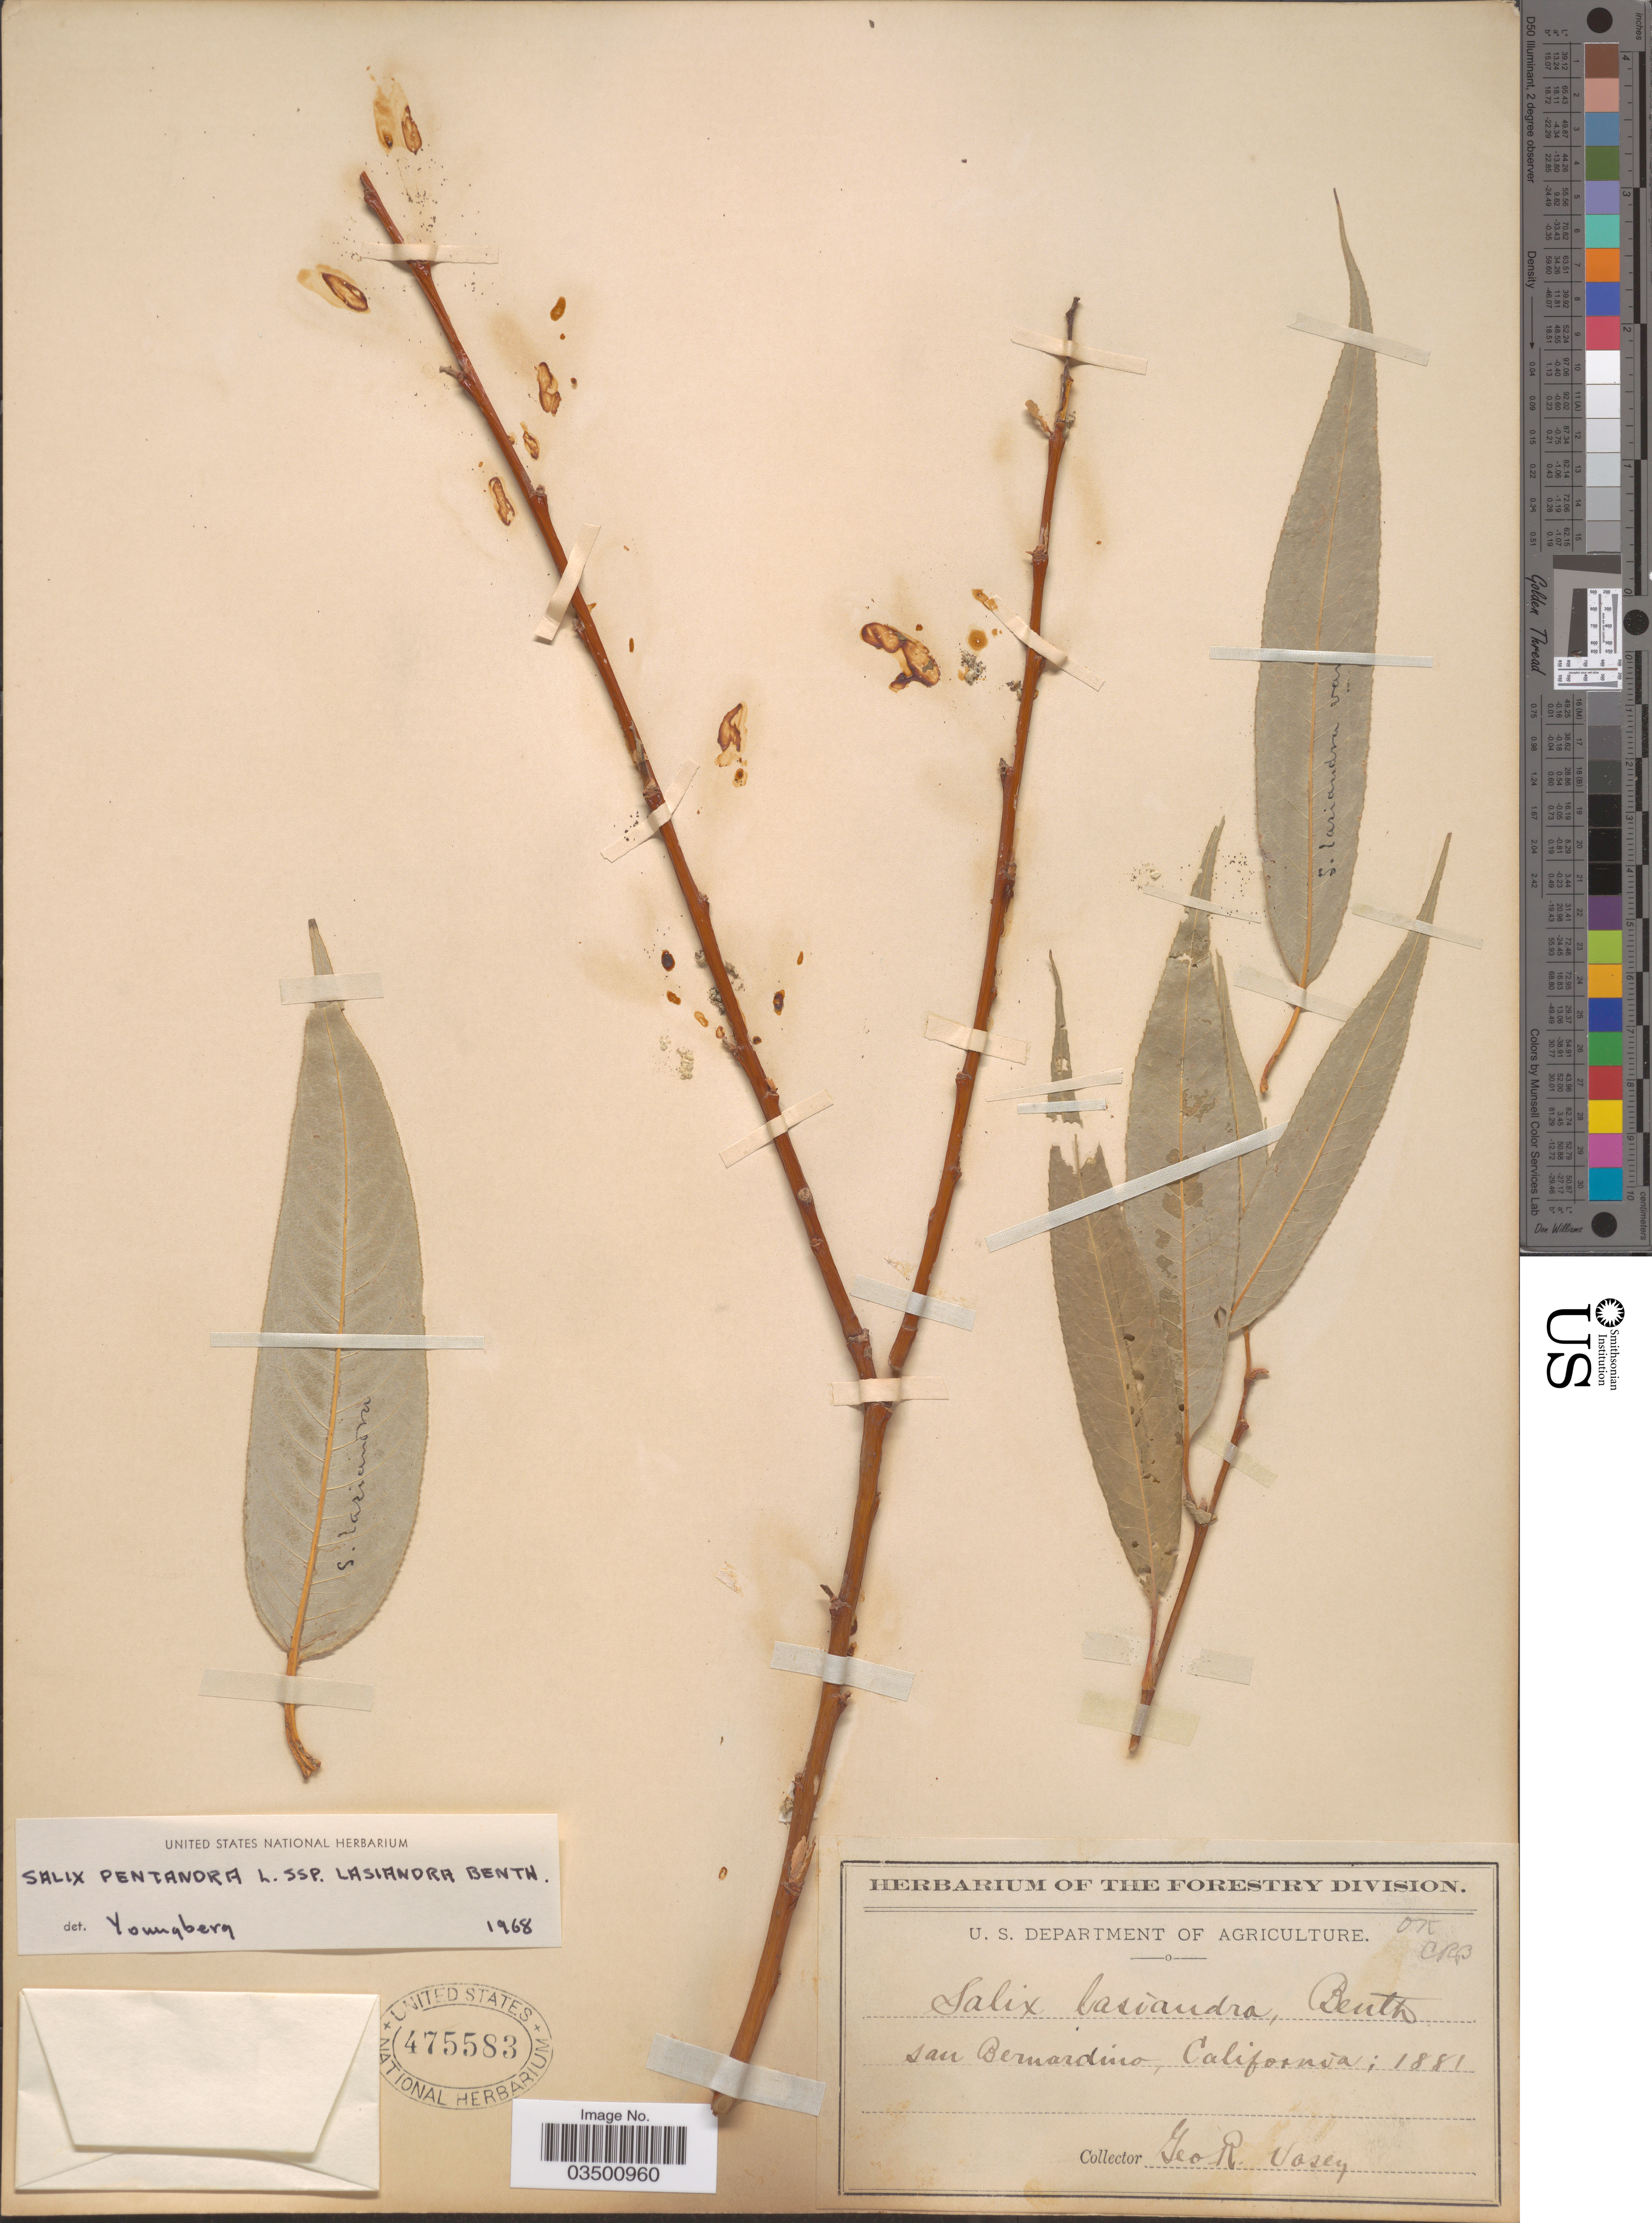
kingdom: Plantae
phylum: Tracheophyta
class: Magnoliopsida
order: Malpighiales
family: Salicaceae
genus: Salix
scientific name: Salix lasiandra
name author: Benth.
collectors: G. Vasey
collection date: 1881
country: United States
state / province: California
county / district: San Bernardino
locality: San Bernardino.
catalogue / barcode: US 475583